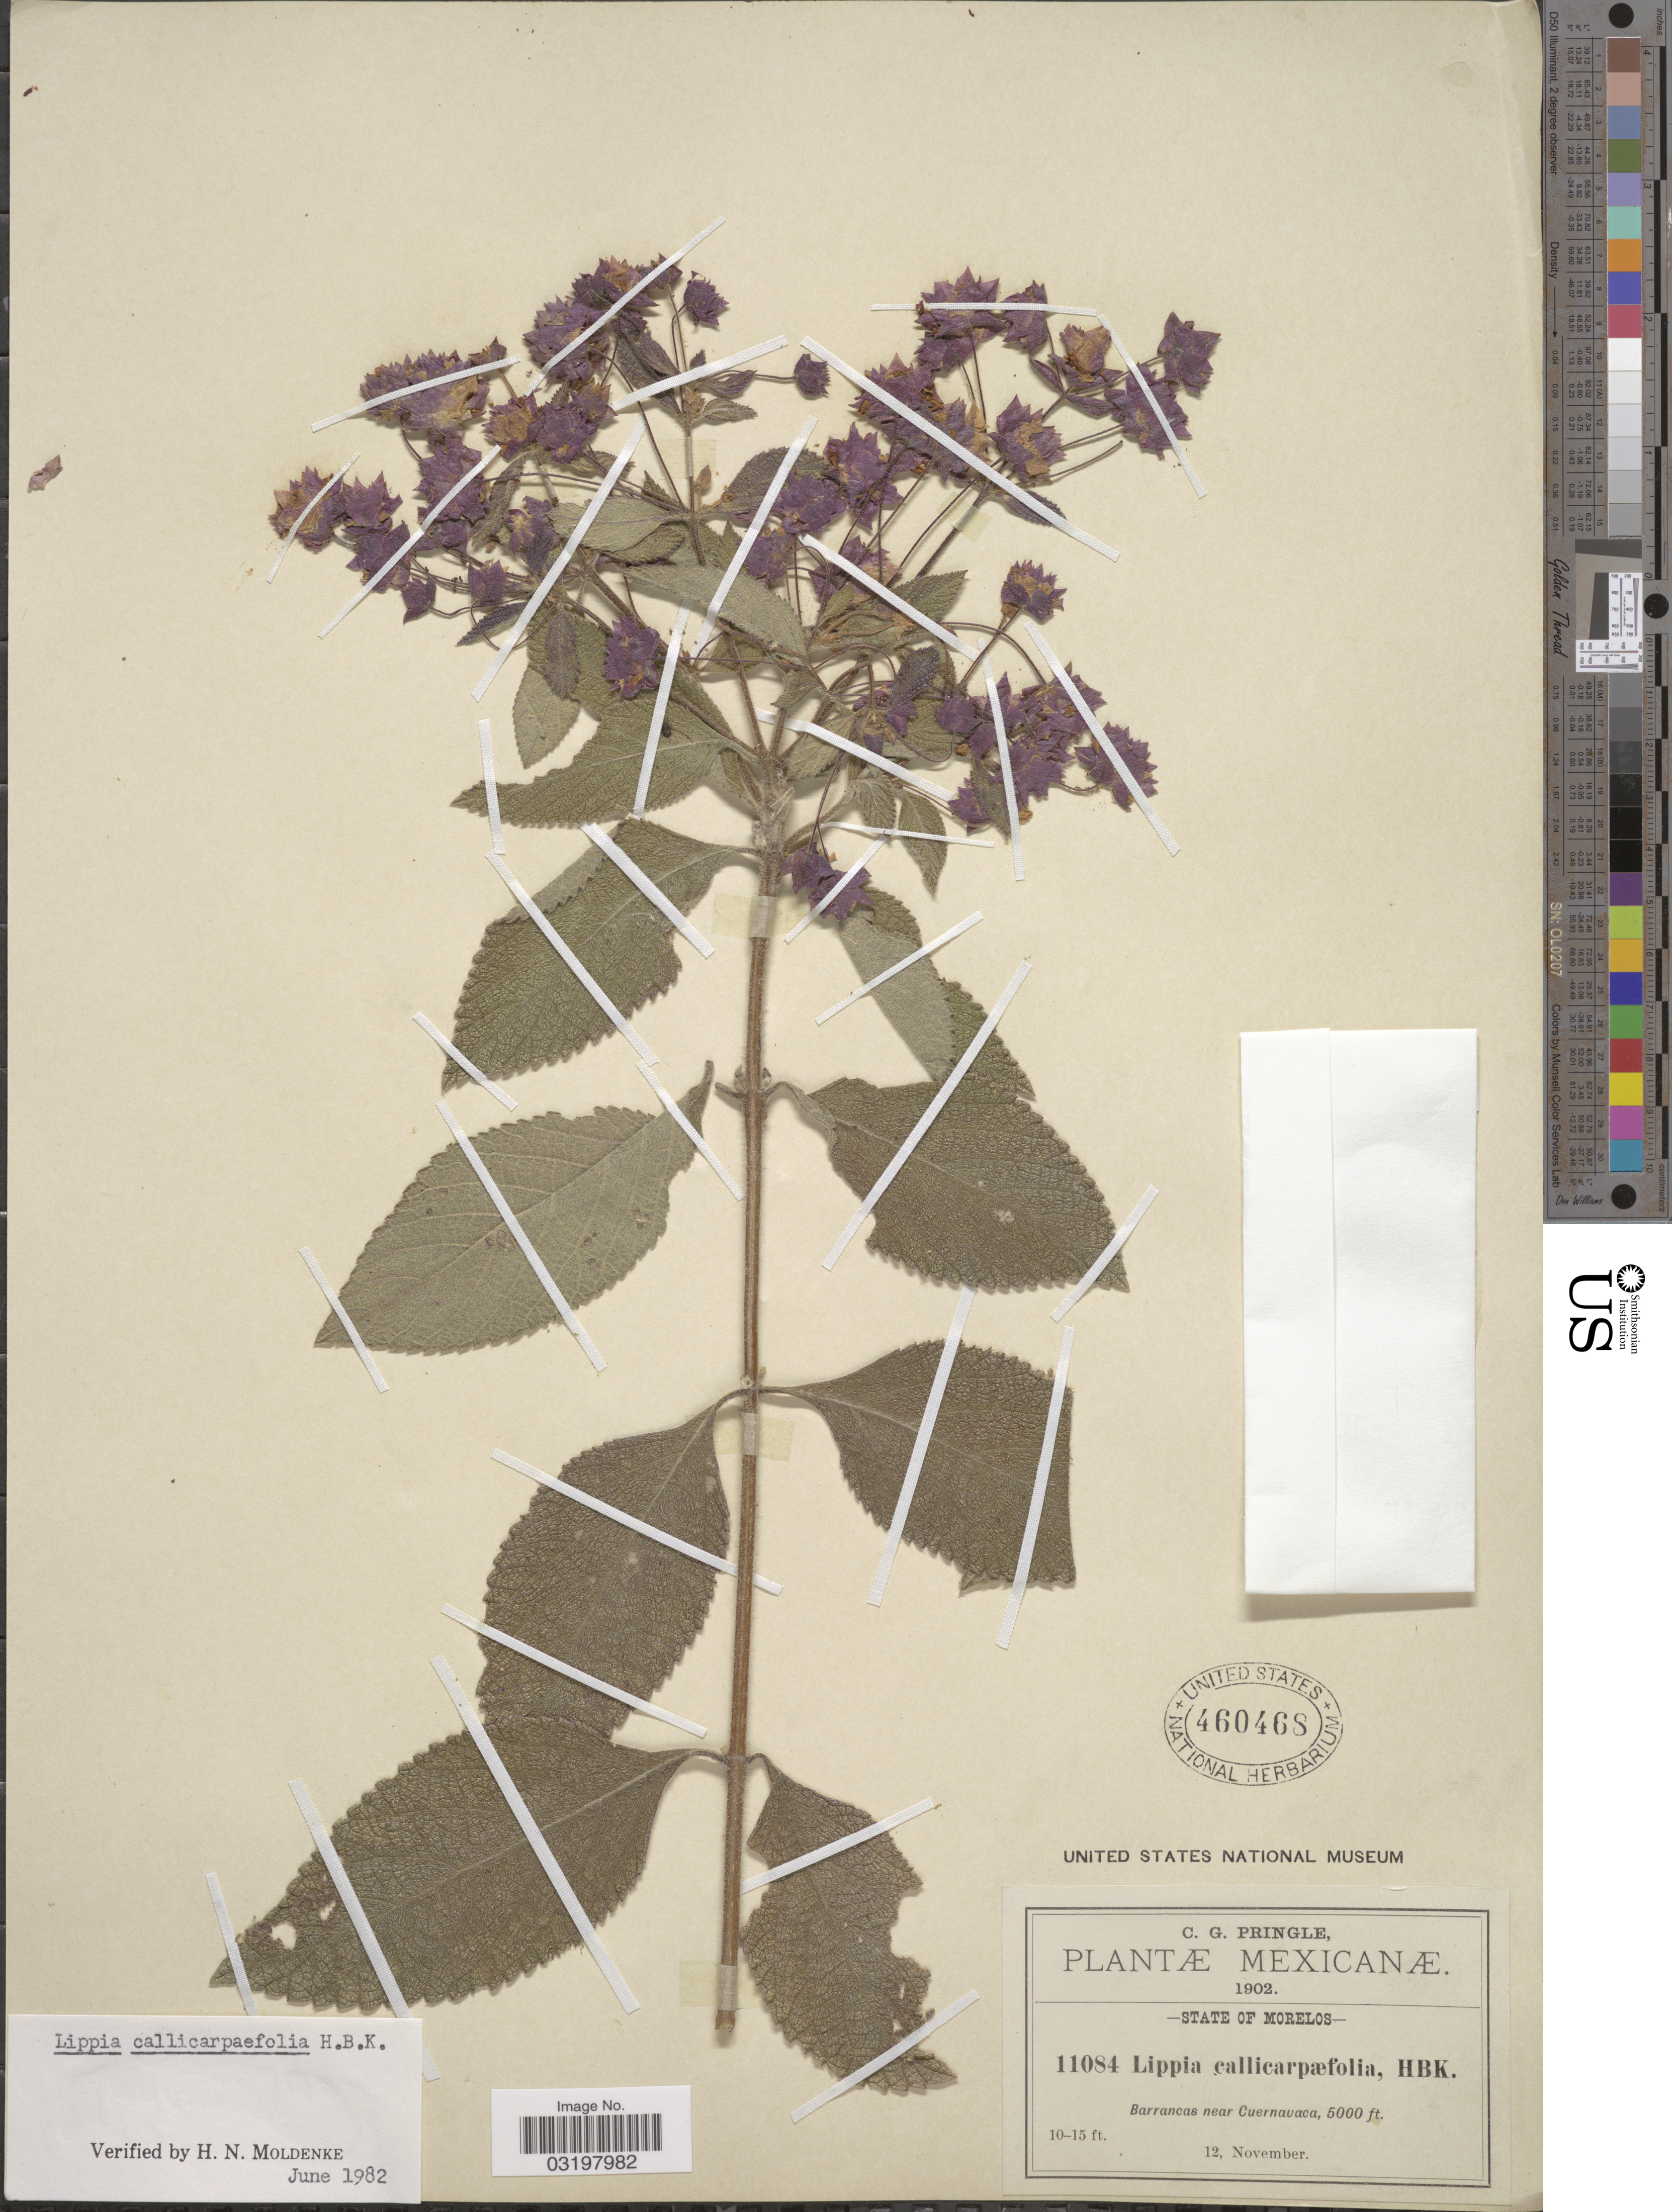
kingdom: Plantae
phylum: Tracheophyta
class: Magnoliopsida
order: Lamiales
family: Verbenaceae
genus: Lippia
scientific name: Lippia callicarpifolia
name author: Kunth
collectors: C. G. Pringle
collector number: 11084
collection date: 1902-11-12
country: Mexico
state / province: Morelos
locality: Barrancas near Cuernavaca.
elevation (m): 1524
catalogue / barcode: US 460468